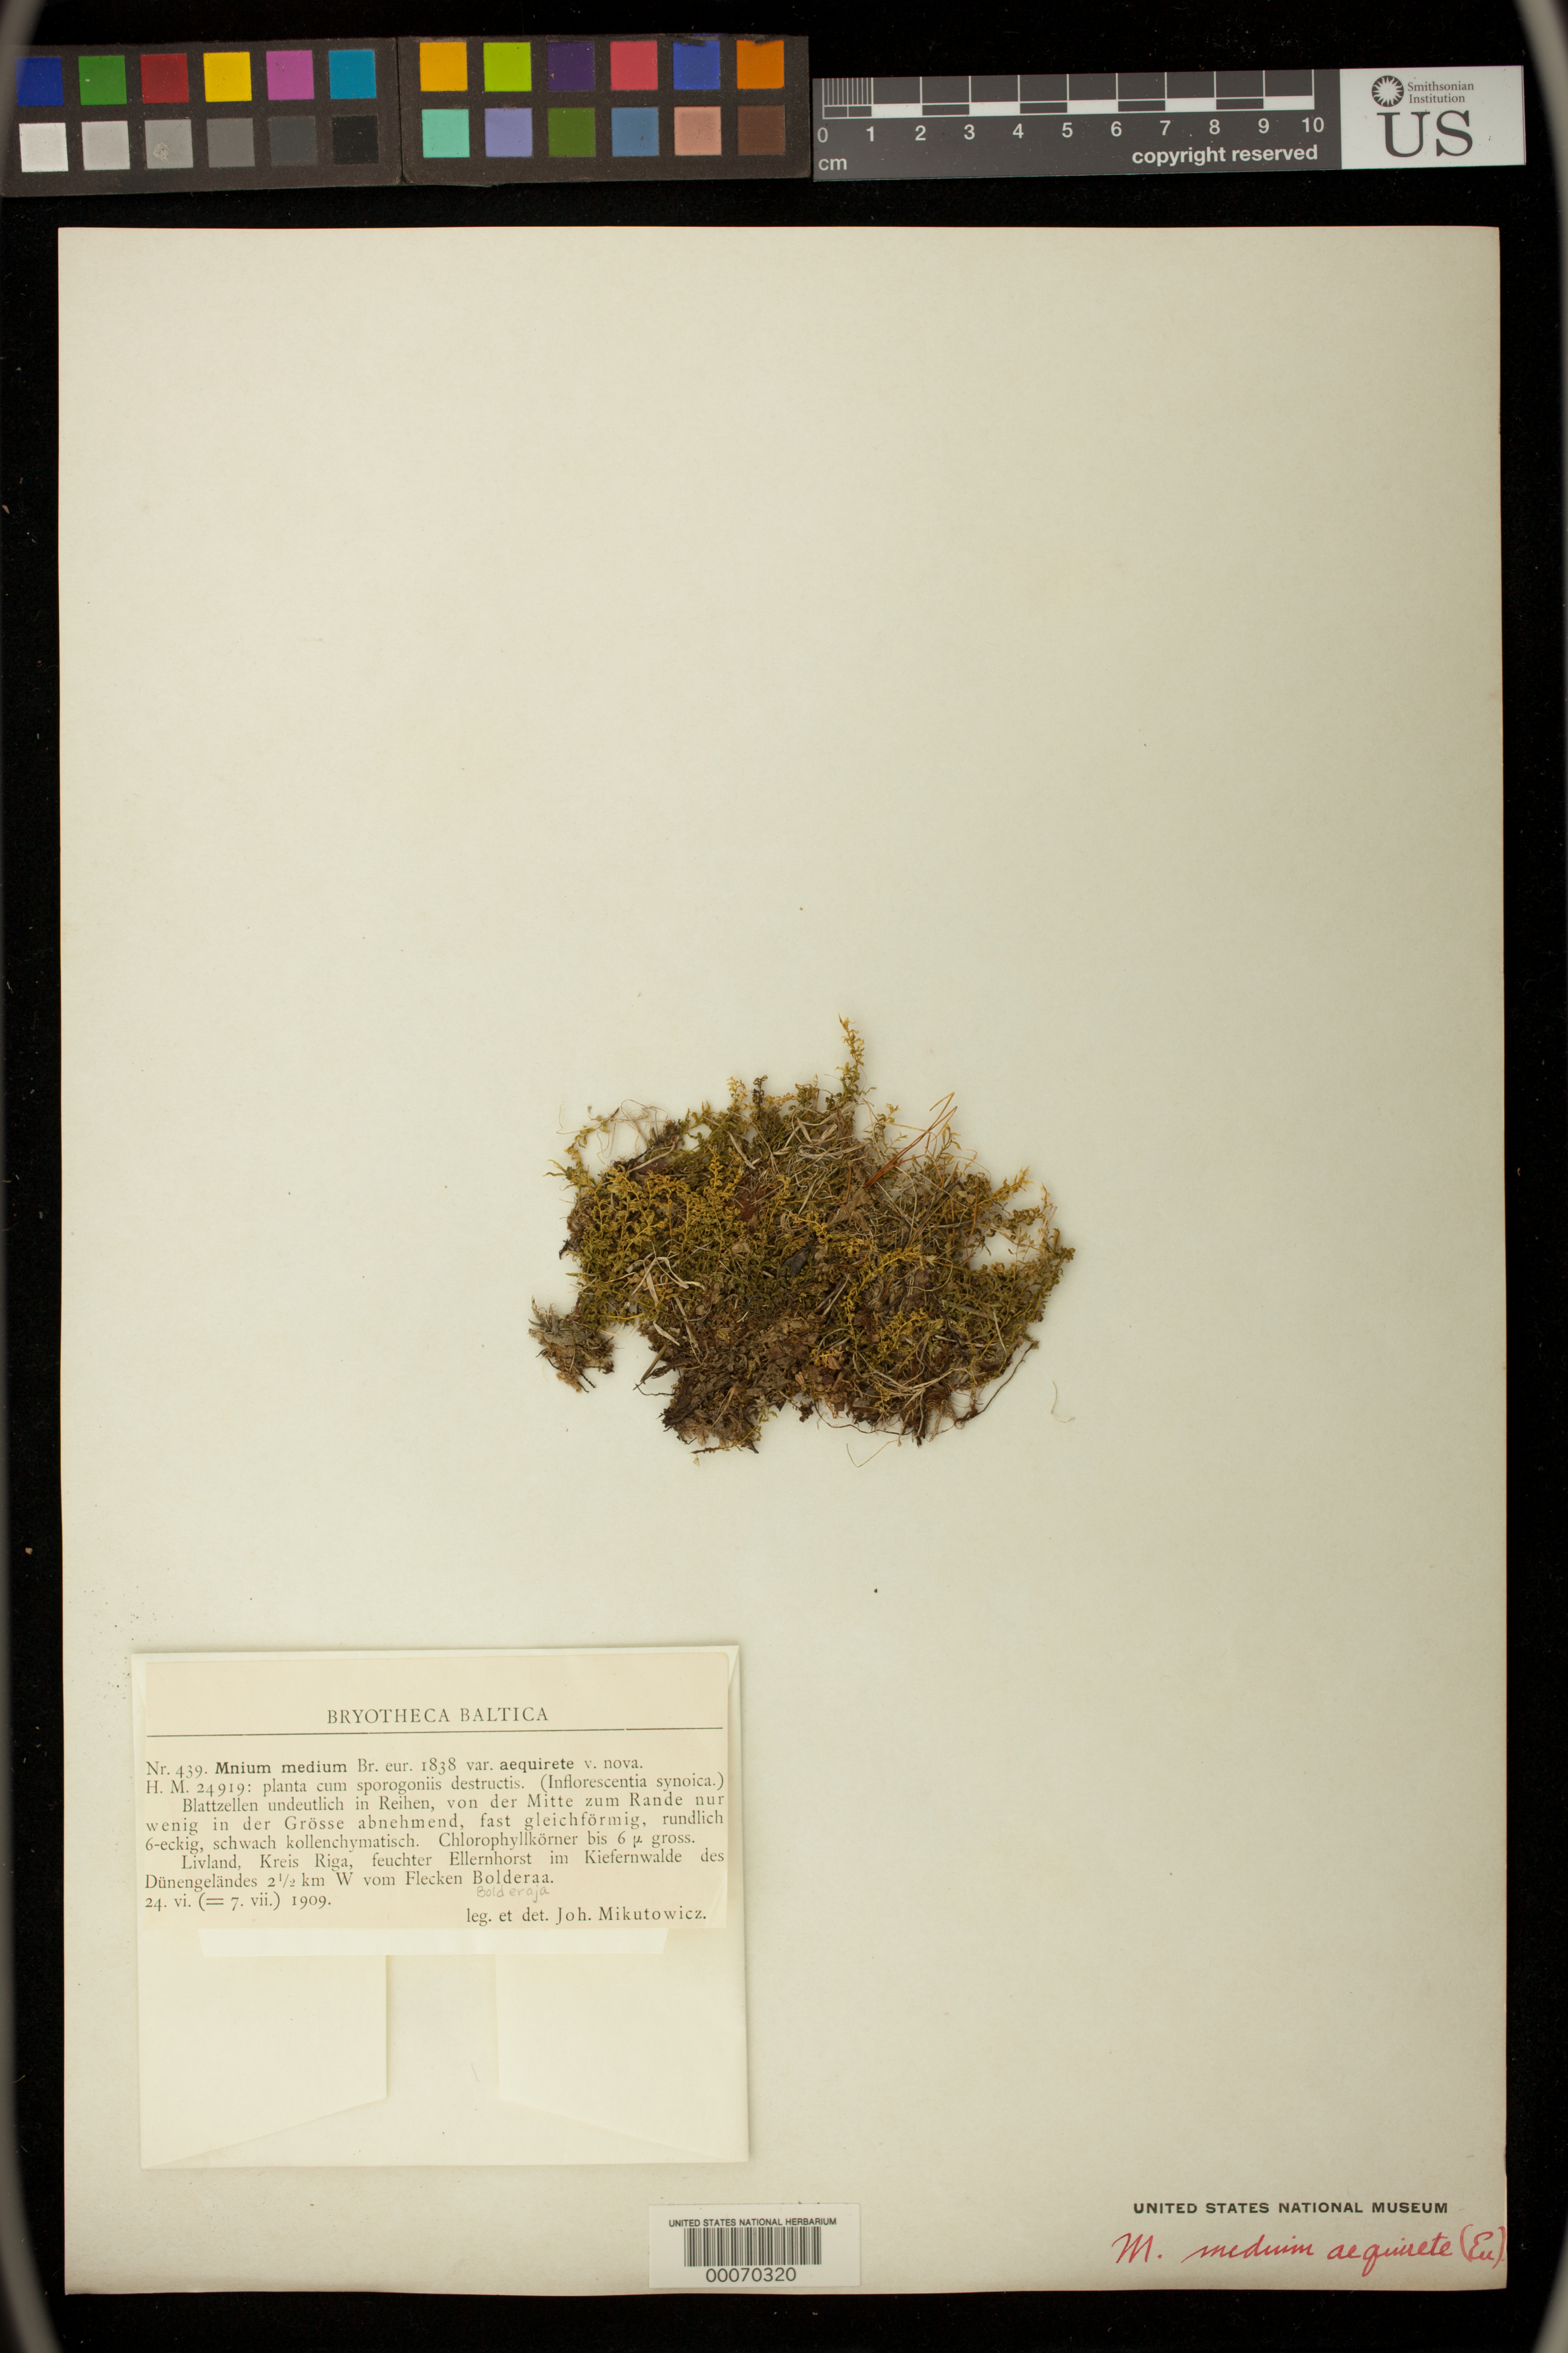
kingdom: Plantae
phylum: Bryophyta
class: Bryopsida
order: Bryales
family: Mniaceae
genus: Mnium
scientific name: Mnium medium var. aequirete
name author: Mikut.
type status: Isotype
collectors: J. Mikutowicz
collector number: Bryoth. Balt. 439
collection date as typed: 24 Jun 1909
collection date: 1909-06-24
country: Latvia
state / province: Riga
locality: Area of Riga, 2.5 Riga, km W of Bolderaja.